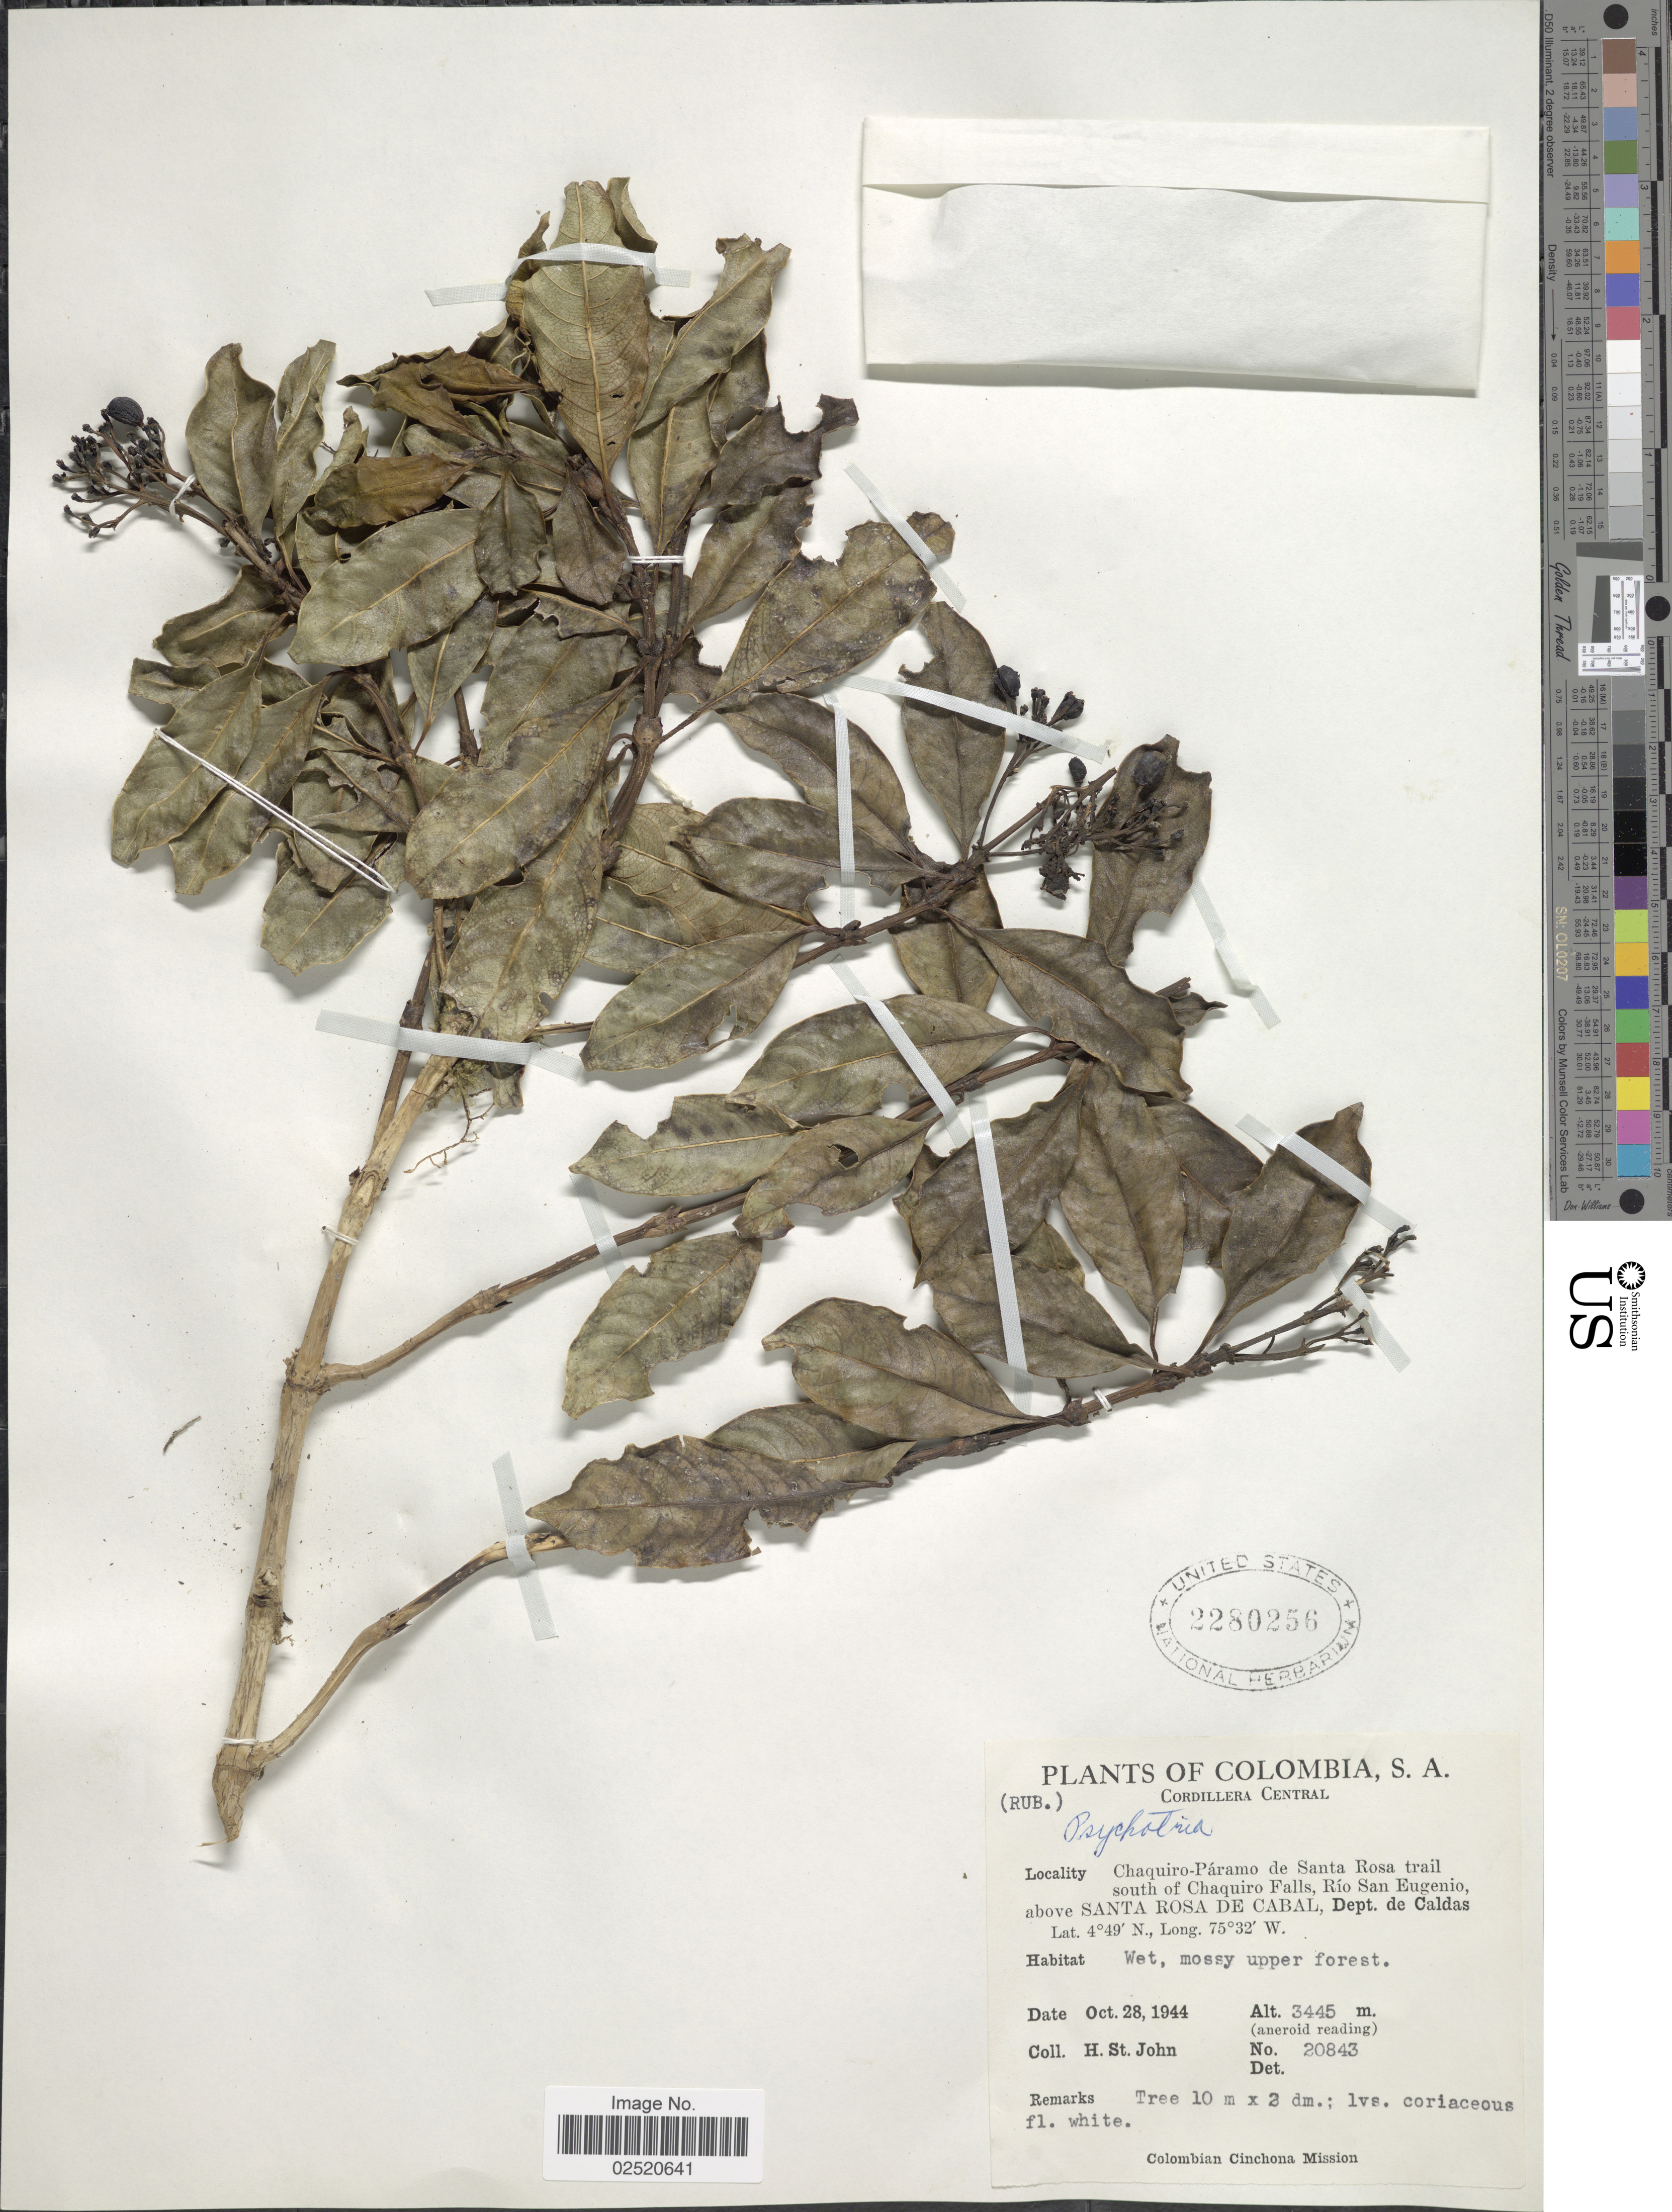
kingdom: Plantae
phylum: Tracheophyta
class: Magnoliopsida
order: Gentianales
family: Rubiaceae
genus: Psychotria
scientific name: Psychotria sp.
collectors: H. St. John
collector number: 20843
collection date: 1944-10-28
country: Colombia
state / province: Caldas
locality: Cordillera Central. Chaquiro-Páramo de Santa Rosa trail south of Chaquiro Falls, Río San Eugenio, above Santa Rosa de Cabal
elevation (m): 3445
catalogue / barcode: US 2280256